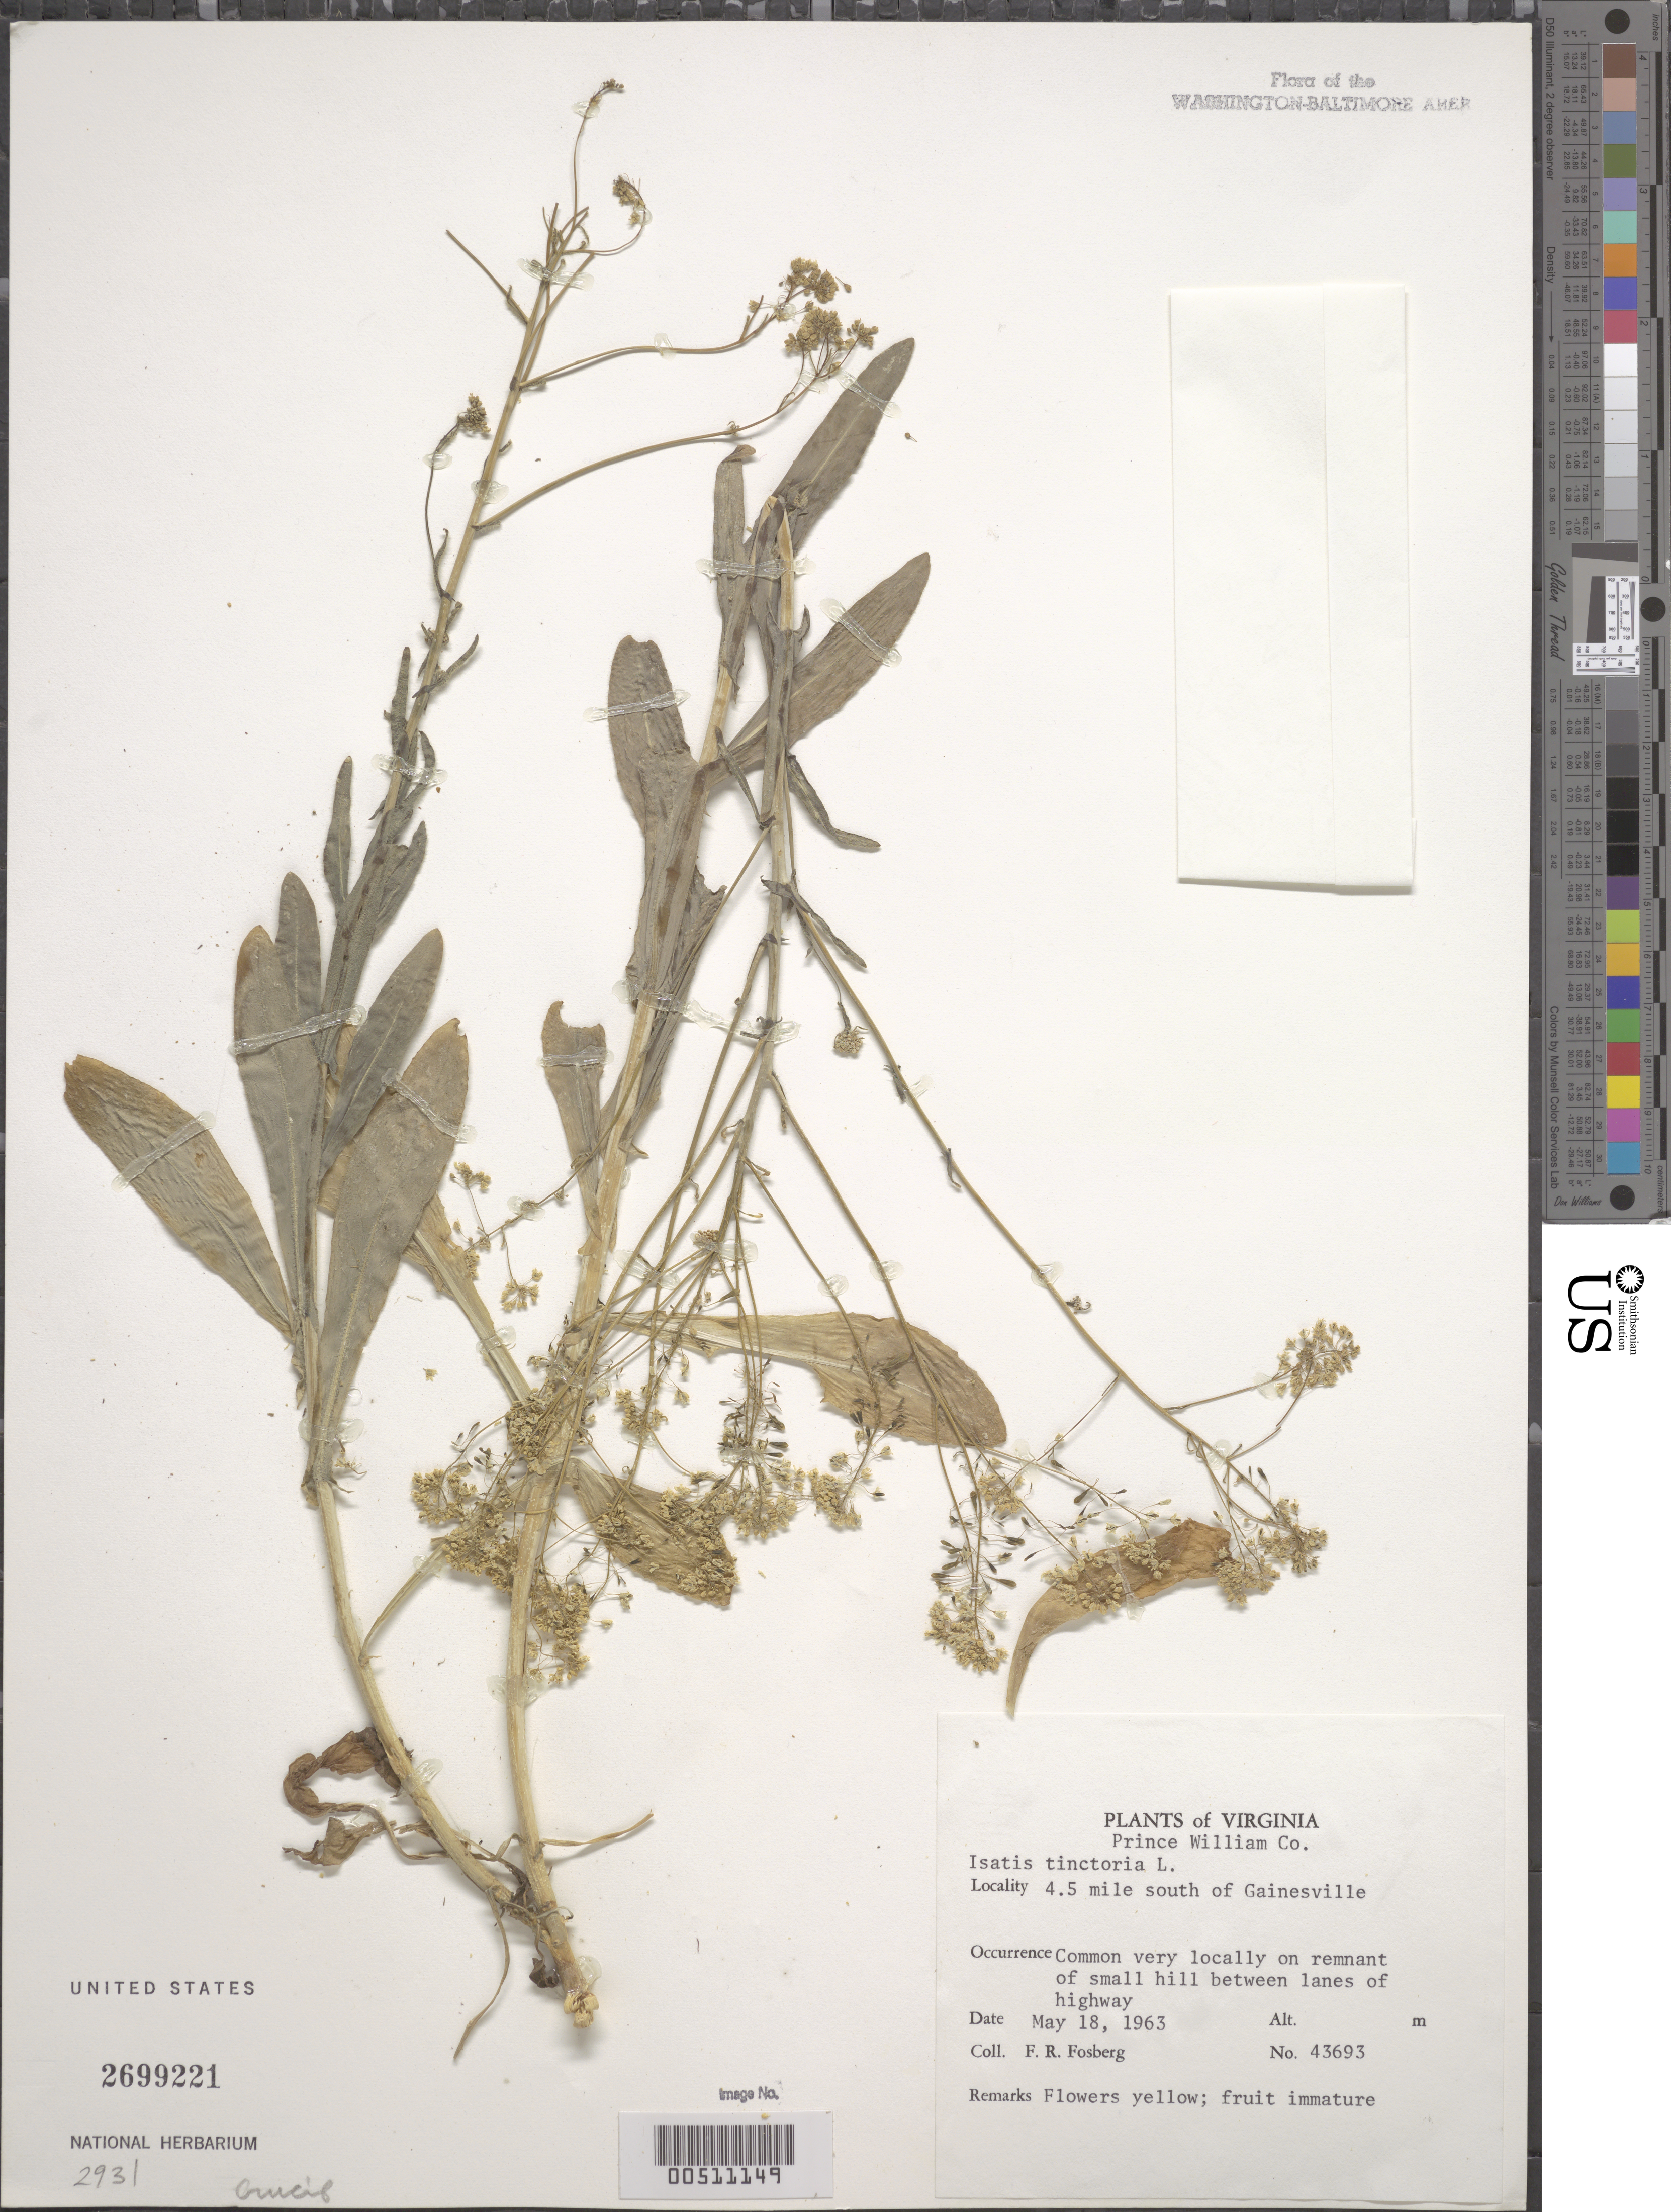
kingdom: Plantae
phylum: Tracheophyta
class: Magnoliopsida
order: Brassicales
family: Brassicaceae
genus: Isatis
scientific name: Isatis tinctoria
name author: L.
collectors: F. R. Fosberg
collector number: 43693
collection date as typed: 18 May 1963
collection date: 1963-05-18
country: United States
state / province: Virginia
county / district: Prince William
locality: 4.5 mi. S of Gainesville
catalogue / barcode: US 2699221